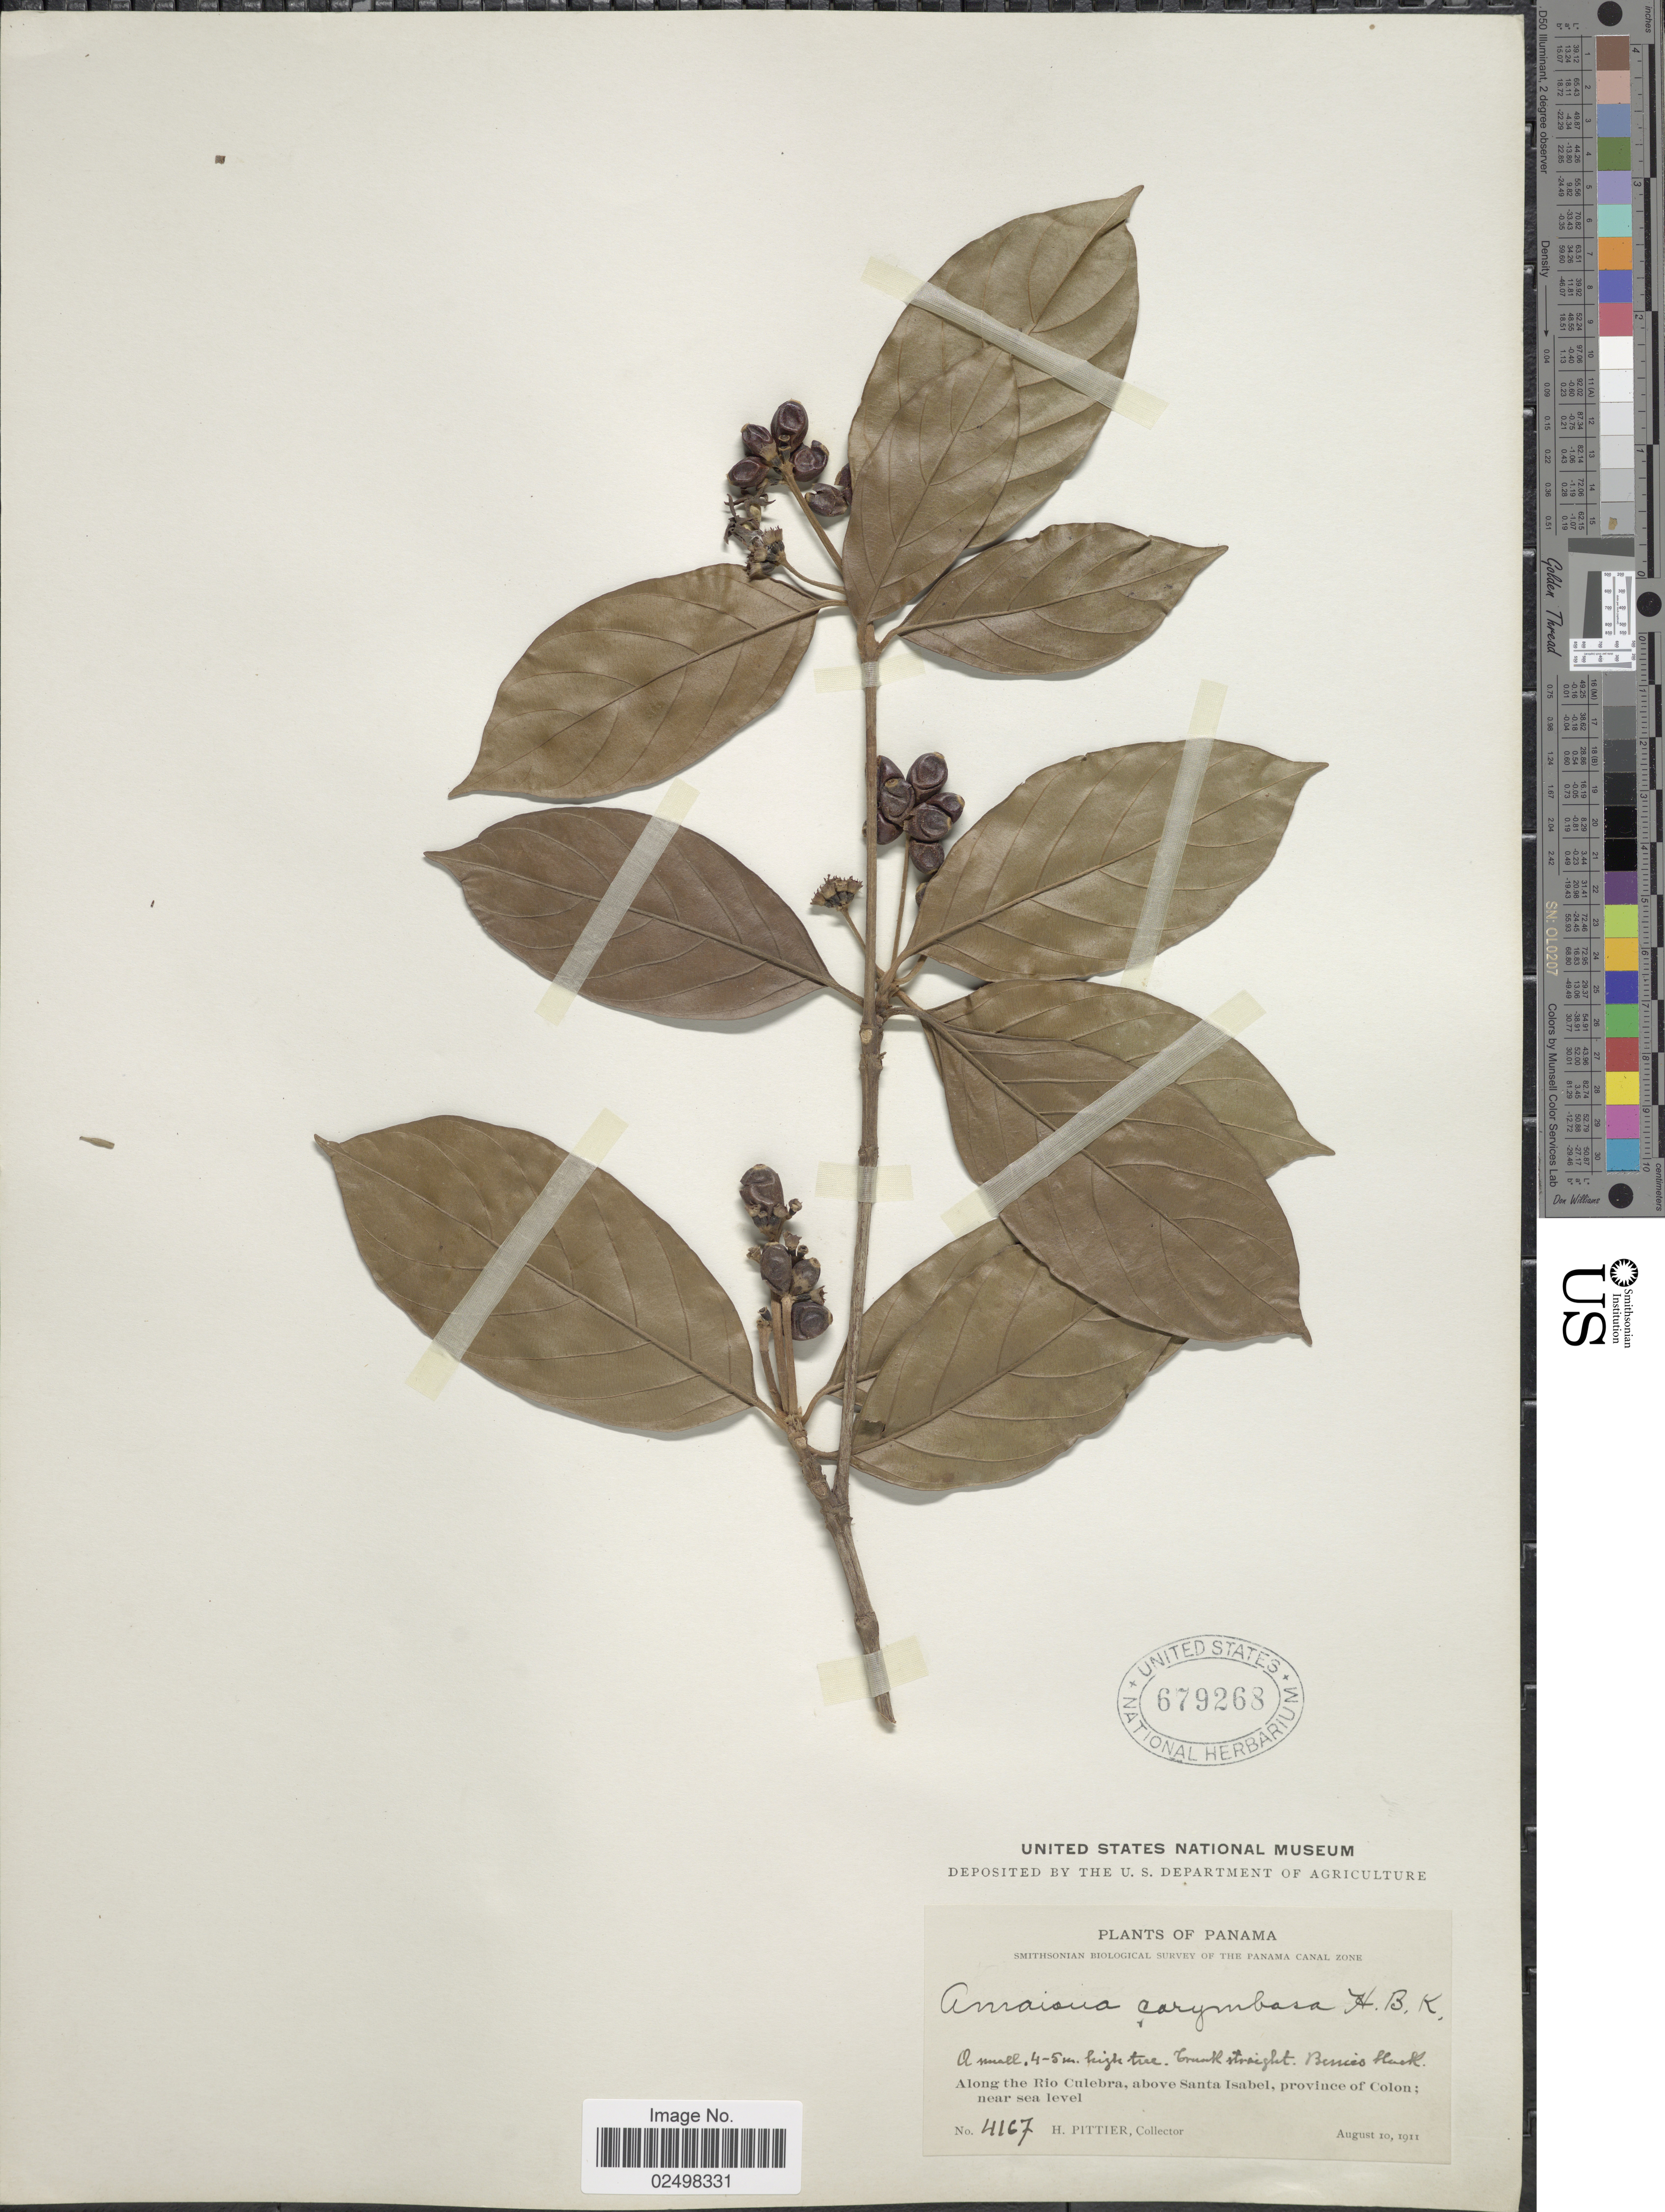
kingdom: Plantae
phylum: Tracheophyta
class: Magnoliopsida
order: Gentianales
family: Rubiaceae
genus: Amaioua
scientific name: Amaioua corymbosa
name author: Kunth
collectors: H. F. Pittier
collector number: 4167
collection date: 1911-08-10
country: Panama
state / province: Colón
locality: Along the Rio Culebra, above Santa Isabel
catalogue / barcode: US 679268